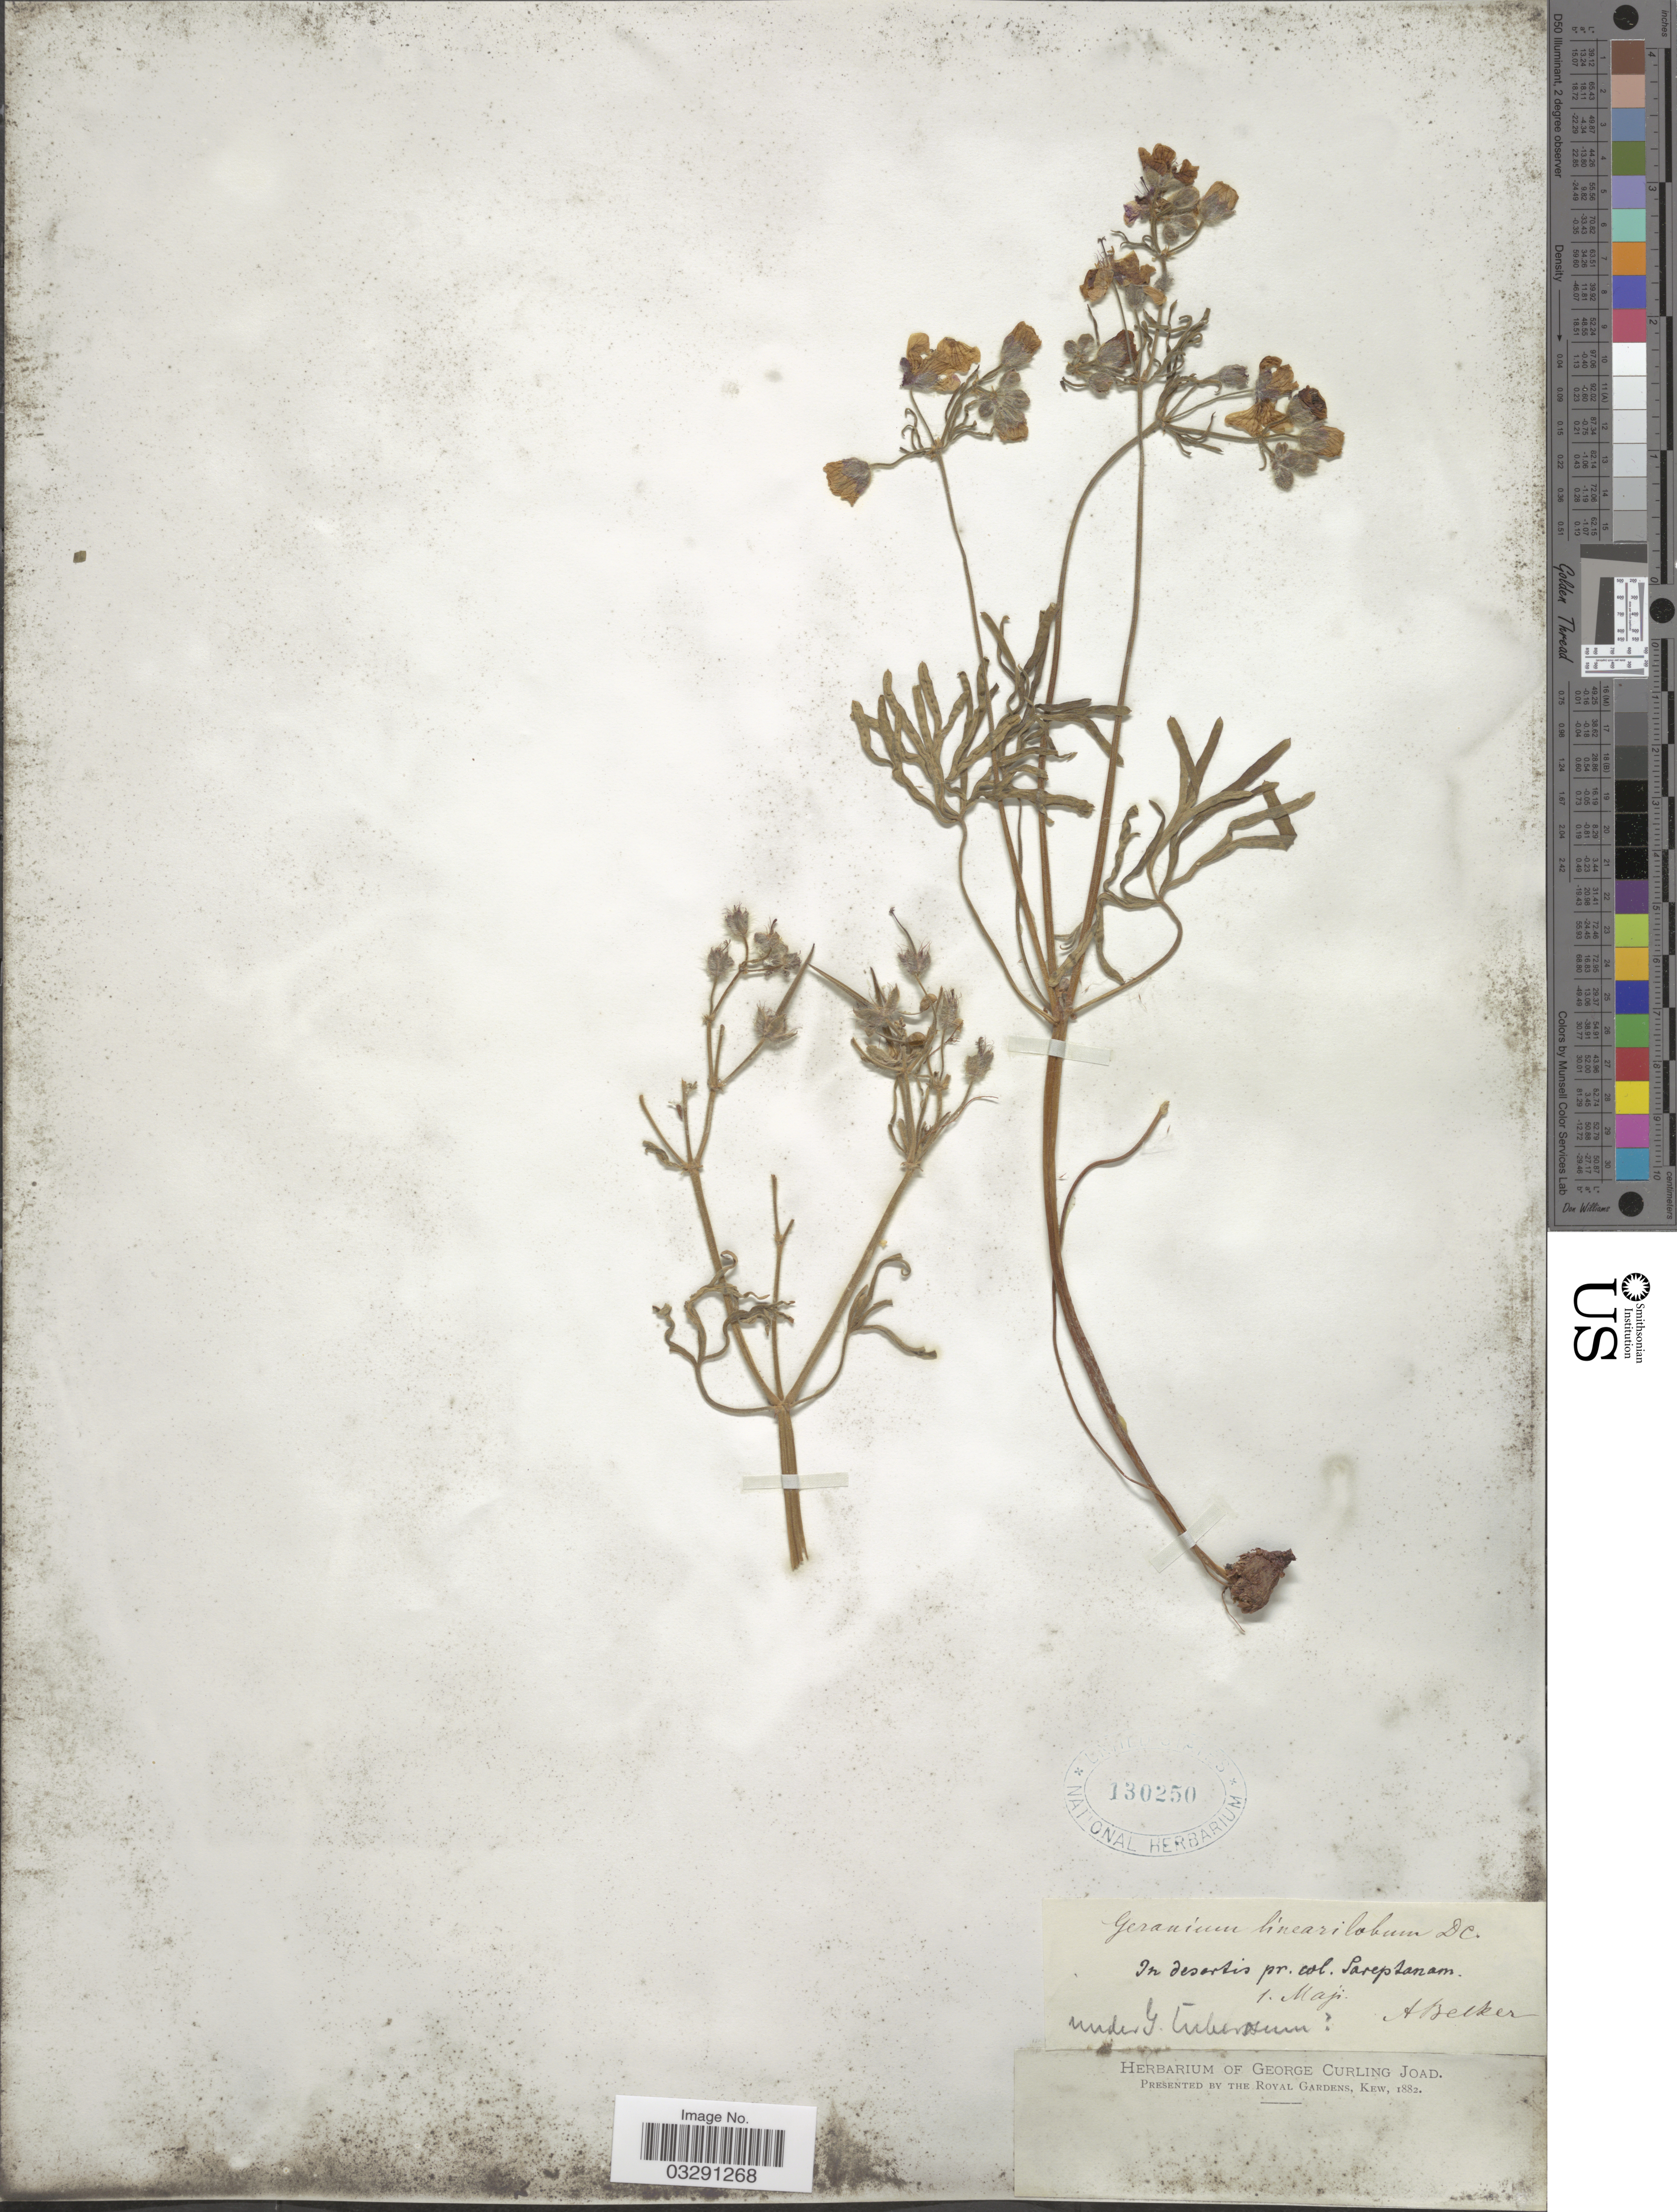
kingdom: Plantae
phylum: Tracheophyta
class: Magnoliopsida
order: Geraniales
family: Geraniaceae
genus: Geranium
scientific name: Geranium linearilobum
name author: DC.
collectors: A. Becker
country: Russian Federation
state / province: Volgograd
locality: In desertis pr. col. Sareptanam.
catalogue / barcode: US 130250